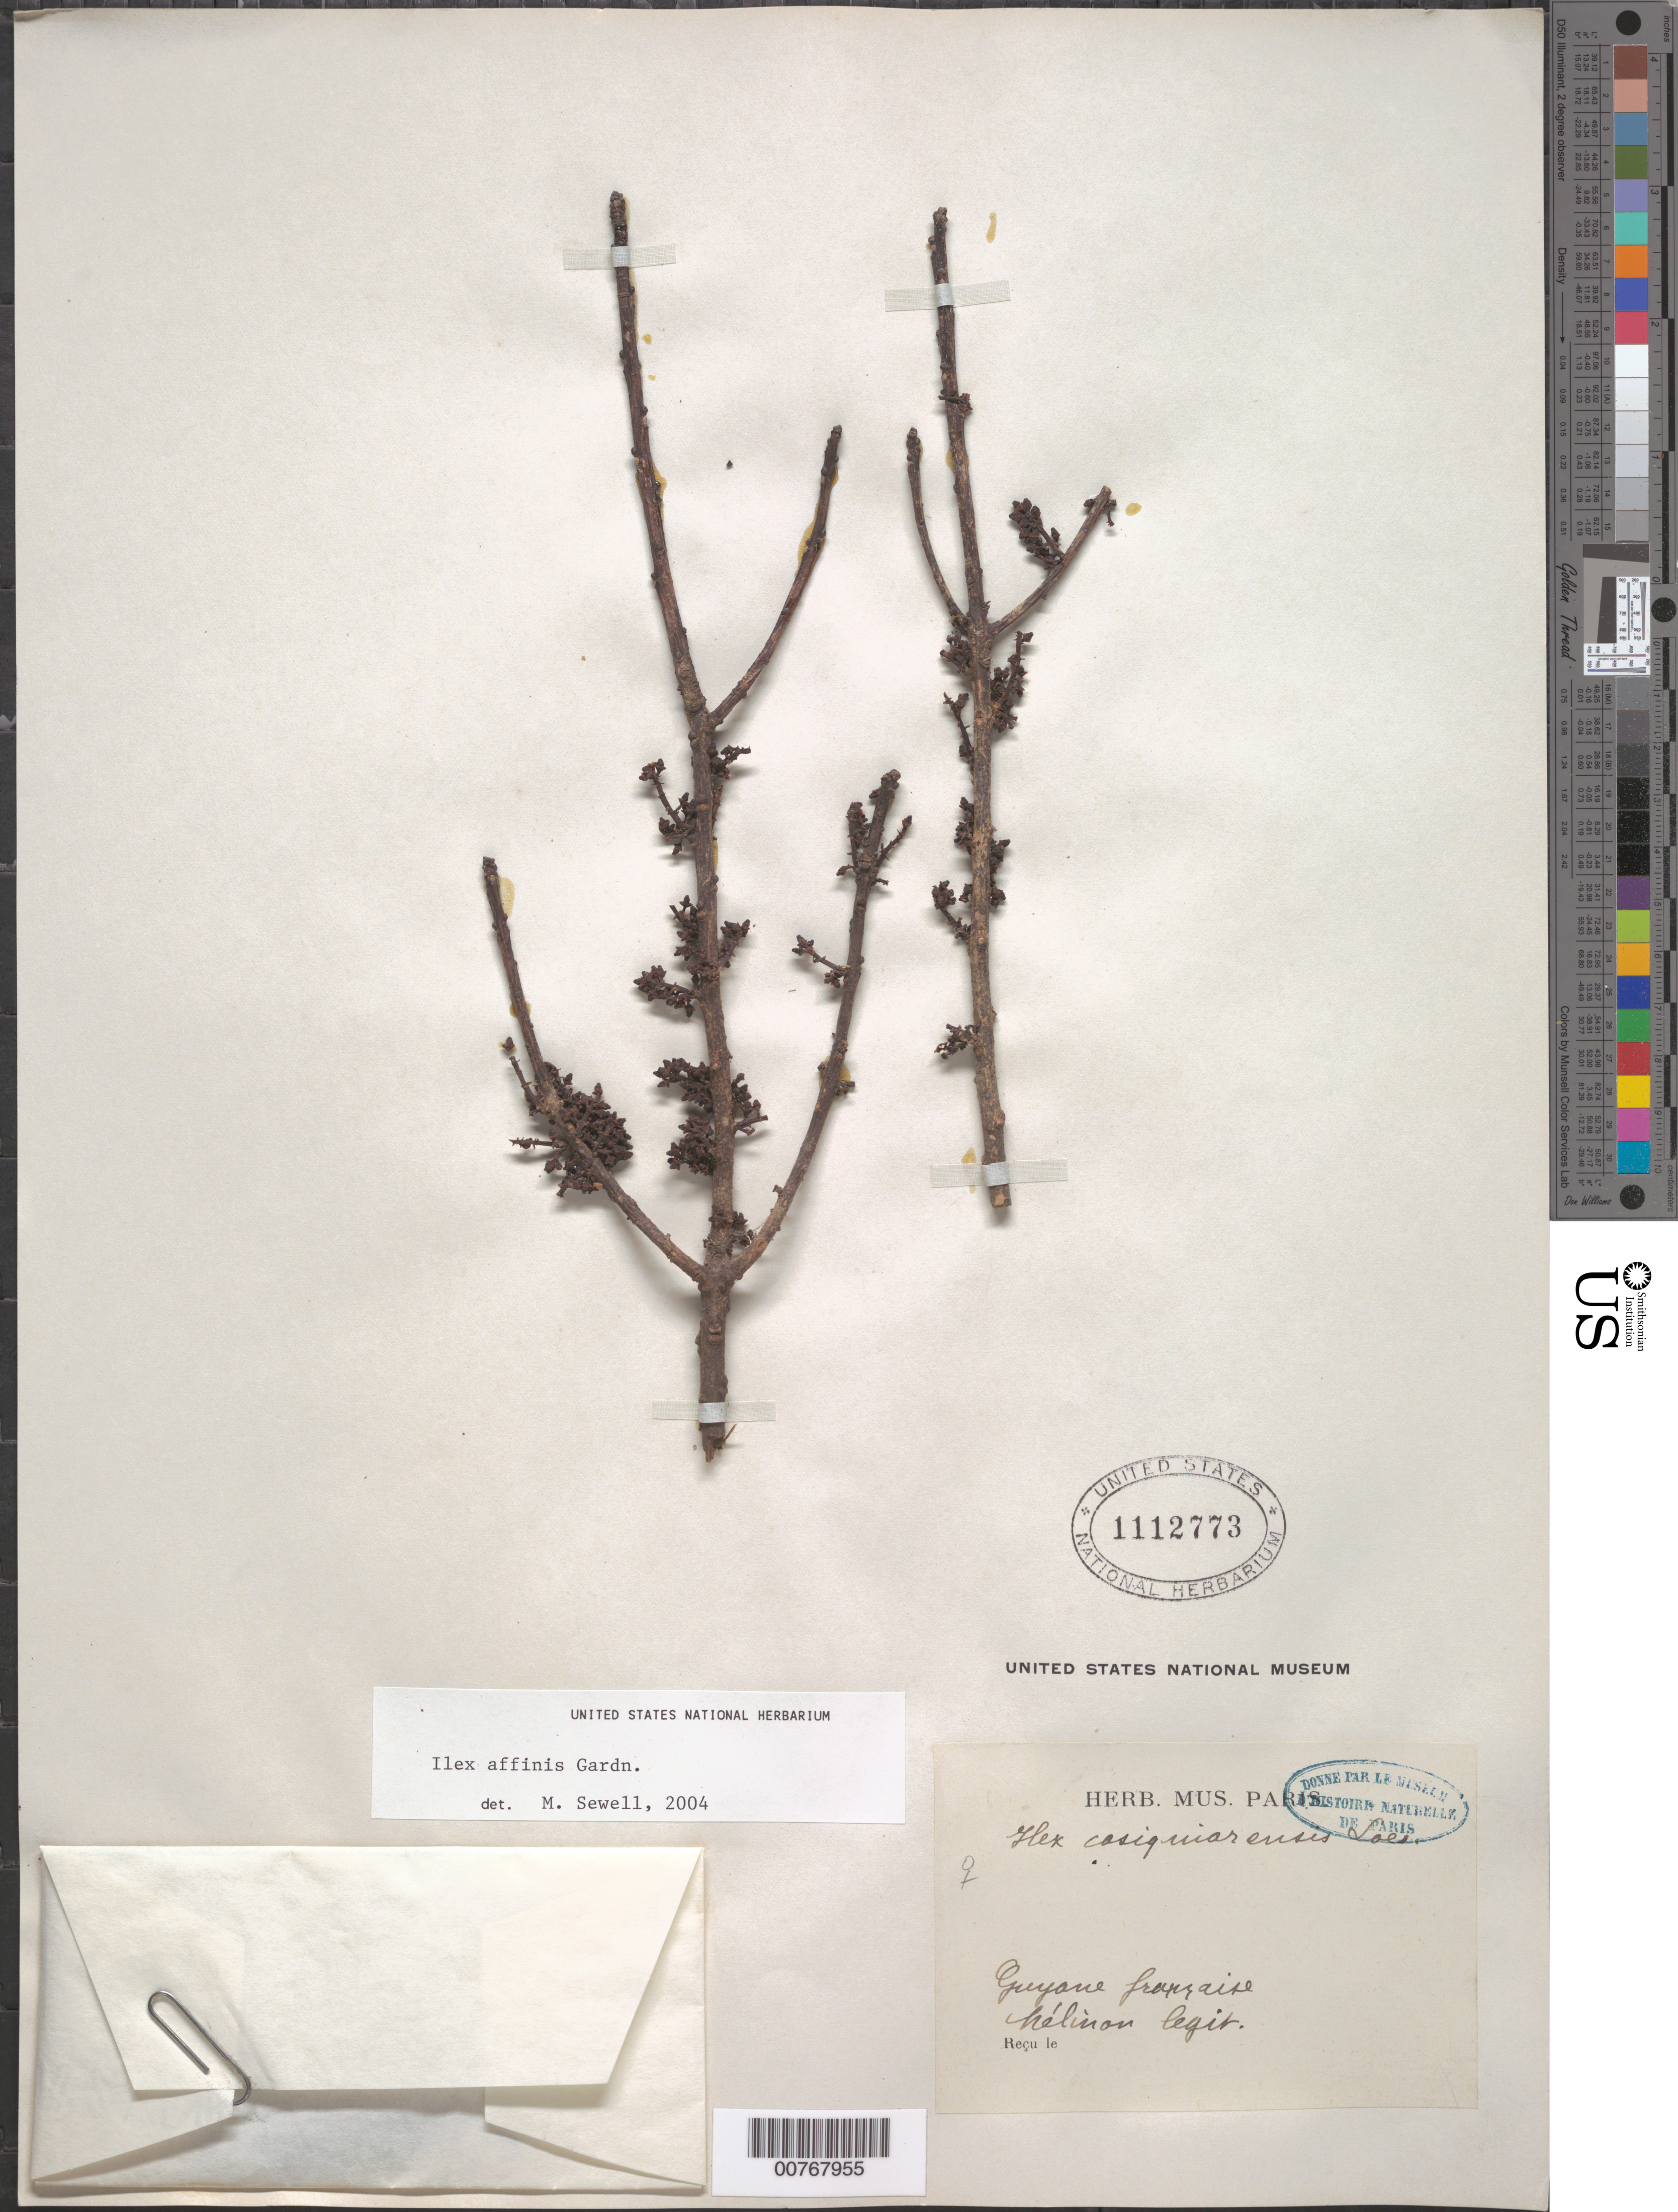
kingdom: Plantae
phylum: Tracheophyta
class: Magnoliopsida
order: Aquifoliales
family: Aquifoliaceae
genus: Ilex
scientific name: Ilex affinis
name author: Gardner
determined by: Sewell, M.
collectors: E. Mélinon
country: French Guiana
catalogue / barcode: US 1112773